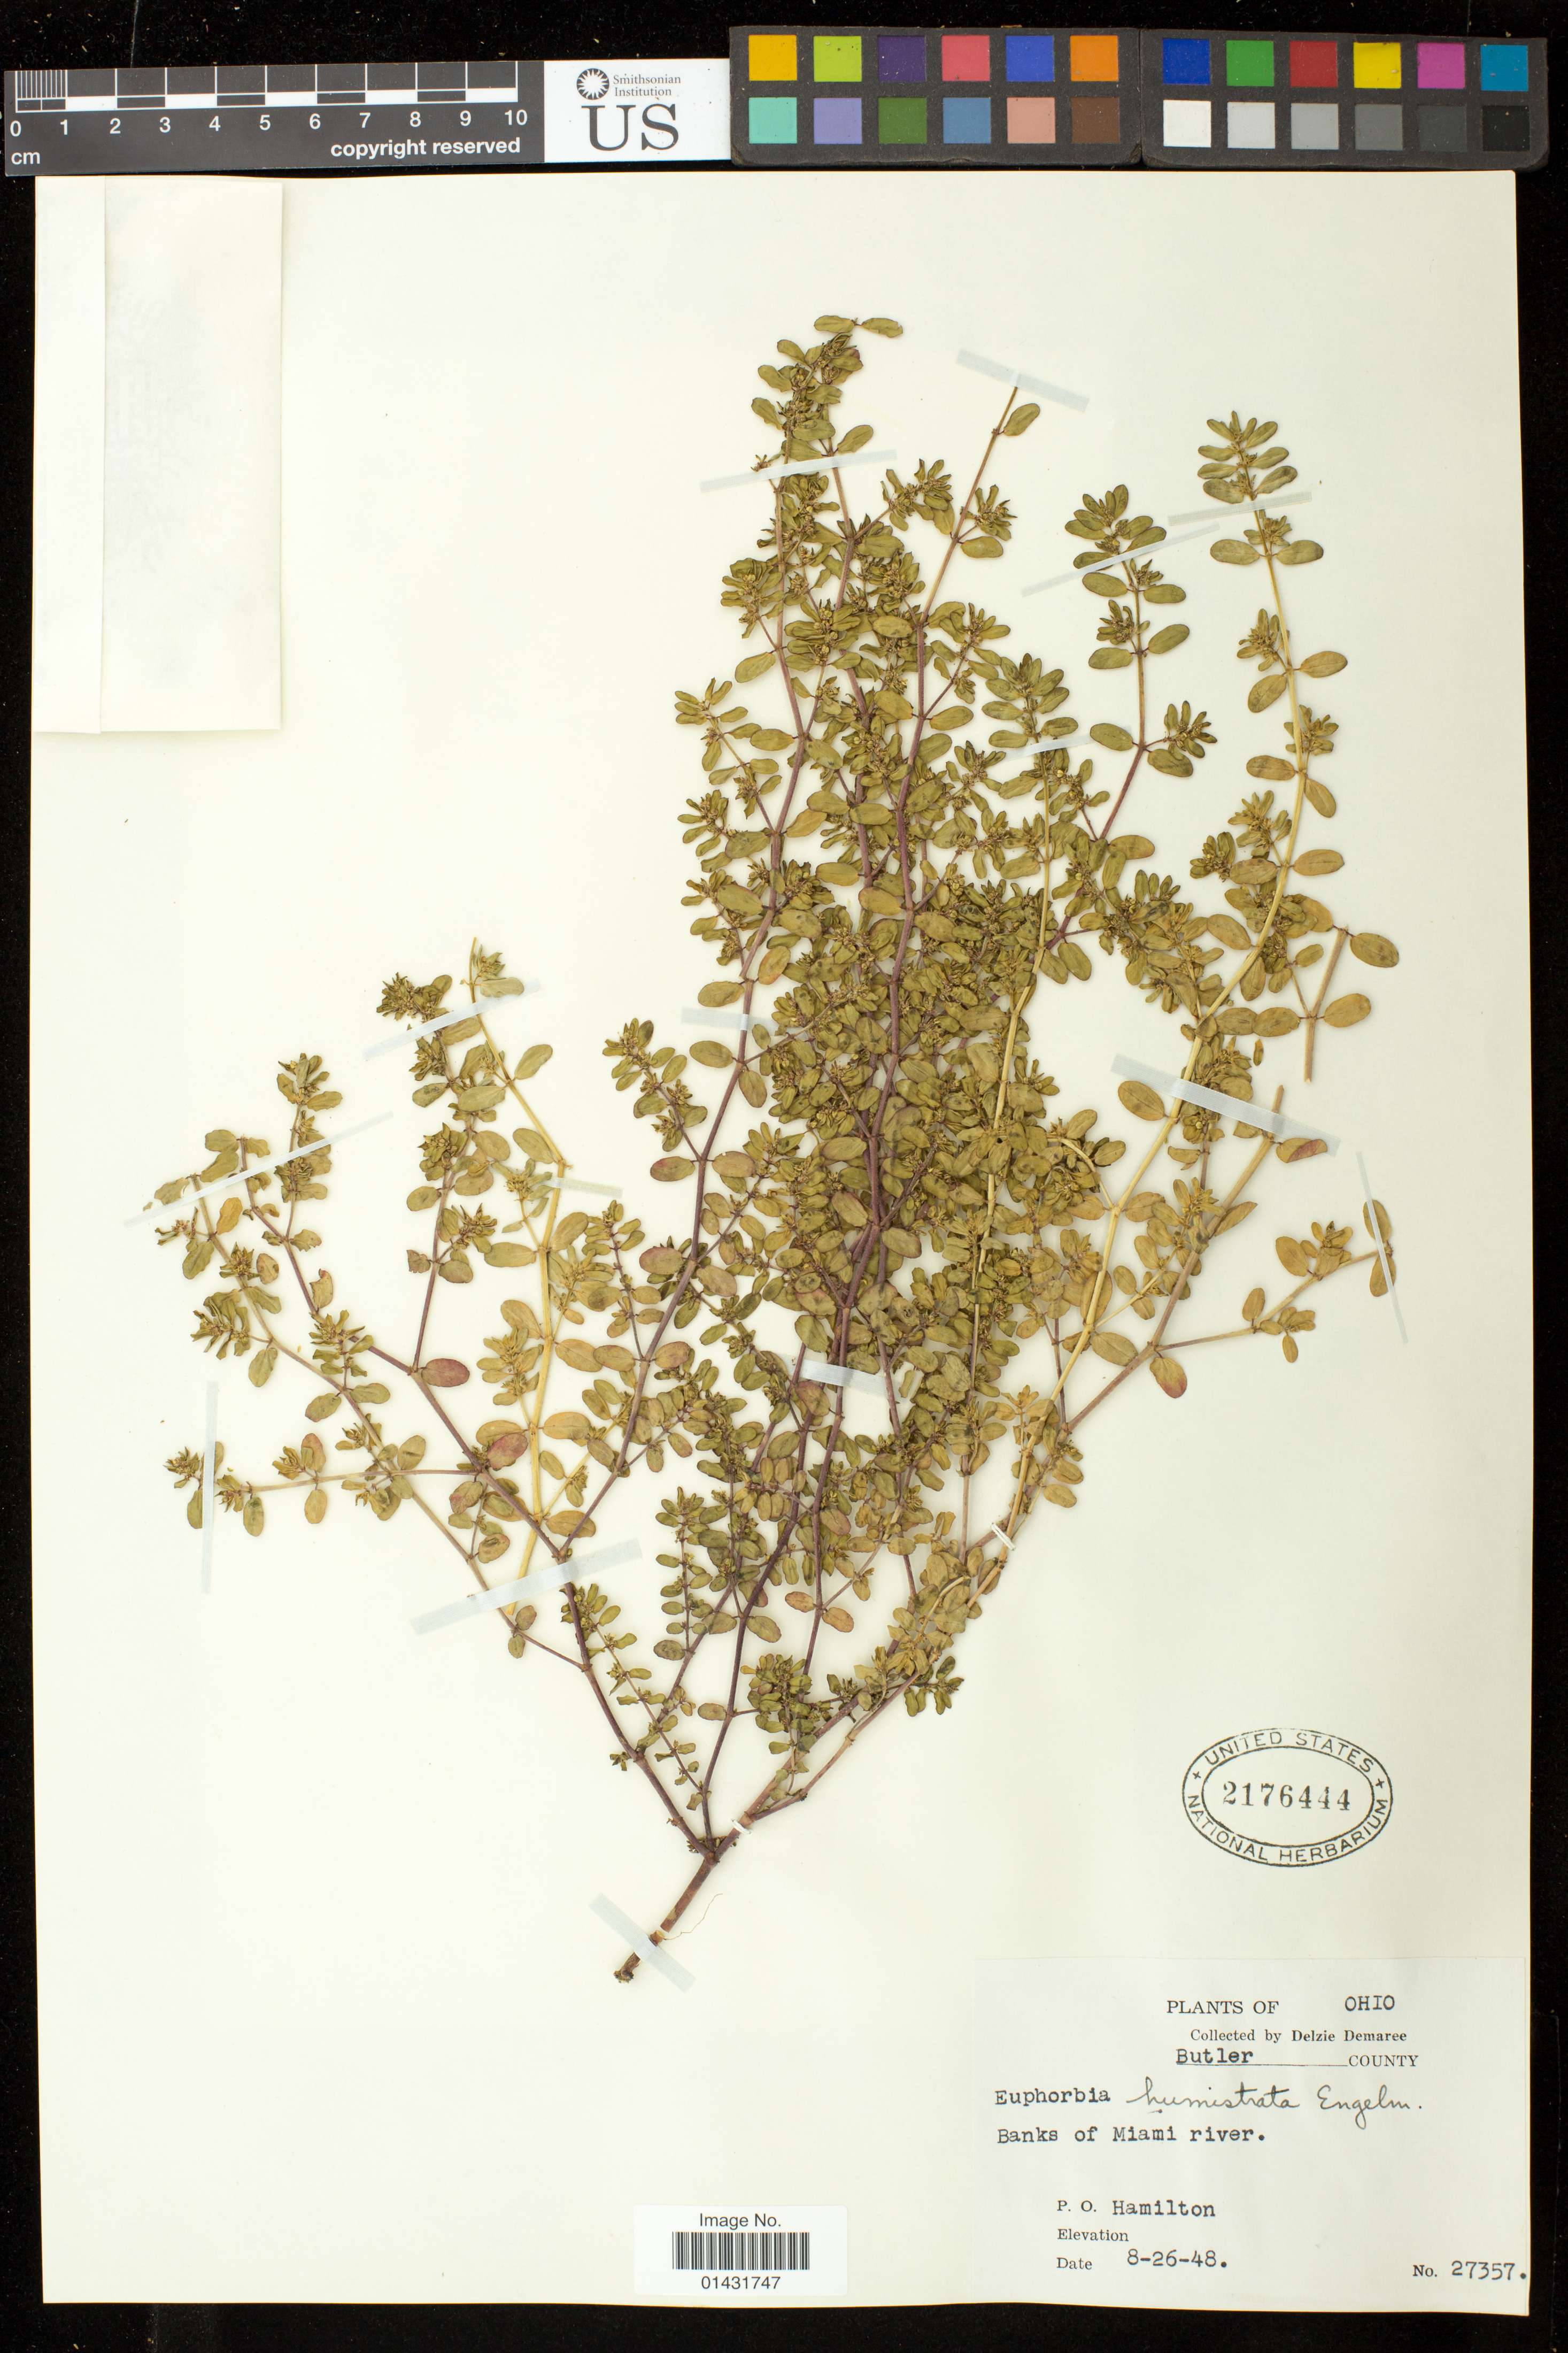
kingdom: Plantae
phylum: Tracheophyta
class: Magnoliopsida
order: Malpighiales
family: Euphorbiaceae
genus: Euphorbia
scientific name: Euphorbia humistrata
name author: Engelm. ex A. Gray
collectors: D. Demaree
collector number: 27357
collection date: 1948-08-26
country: United States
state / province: Ohio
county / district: Butler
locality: Banks of Miami river; P.O. Hamilton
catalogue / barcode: US 2176444